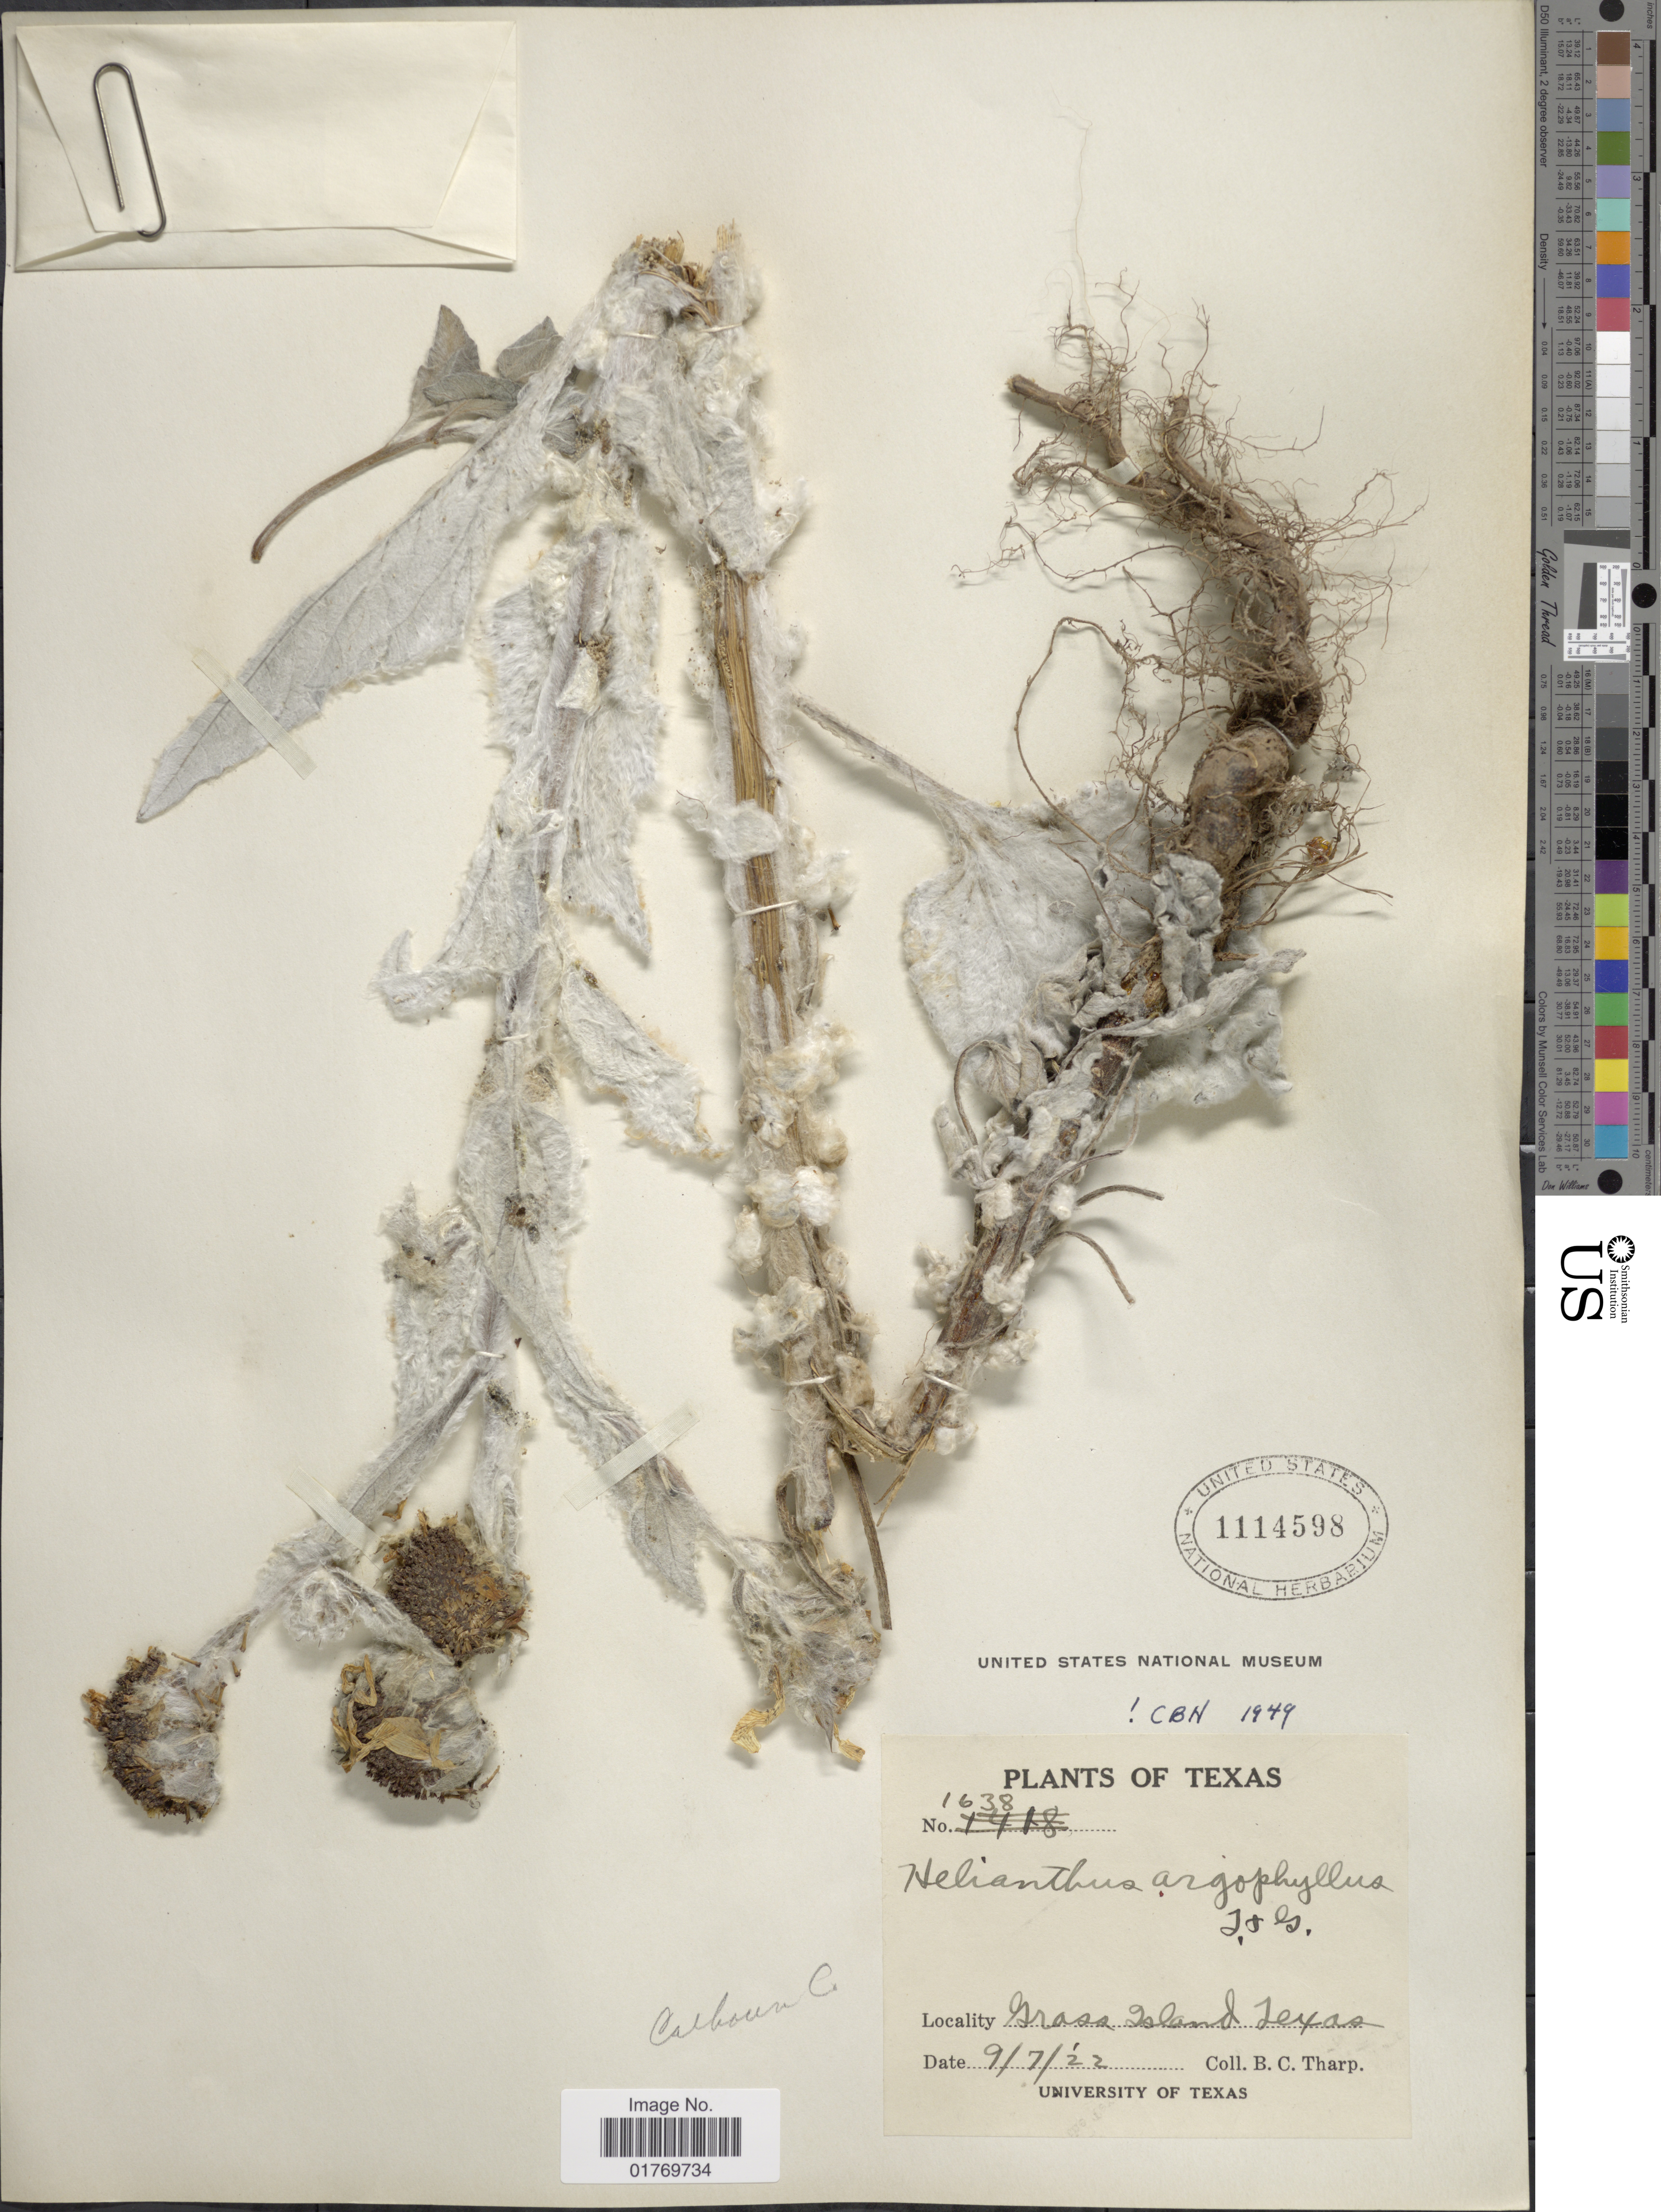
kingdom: Plantae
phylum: Tracheophyta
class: Magnoliopsida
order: Asterales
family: Asteraceae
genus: Helianthus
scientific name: Helianthus argophyllus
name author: Torr. & A. Gray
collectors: B. C. Tharp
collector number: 1638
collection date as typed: Transcribed d/m/y: 7/9/22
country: United States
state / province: Texas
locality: Grass Island, Texas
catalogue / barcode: US 1114598